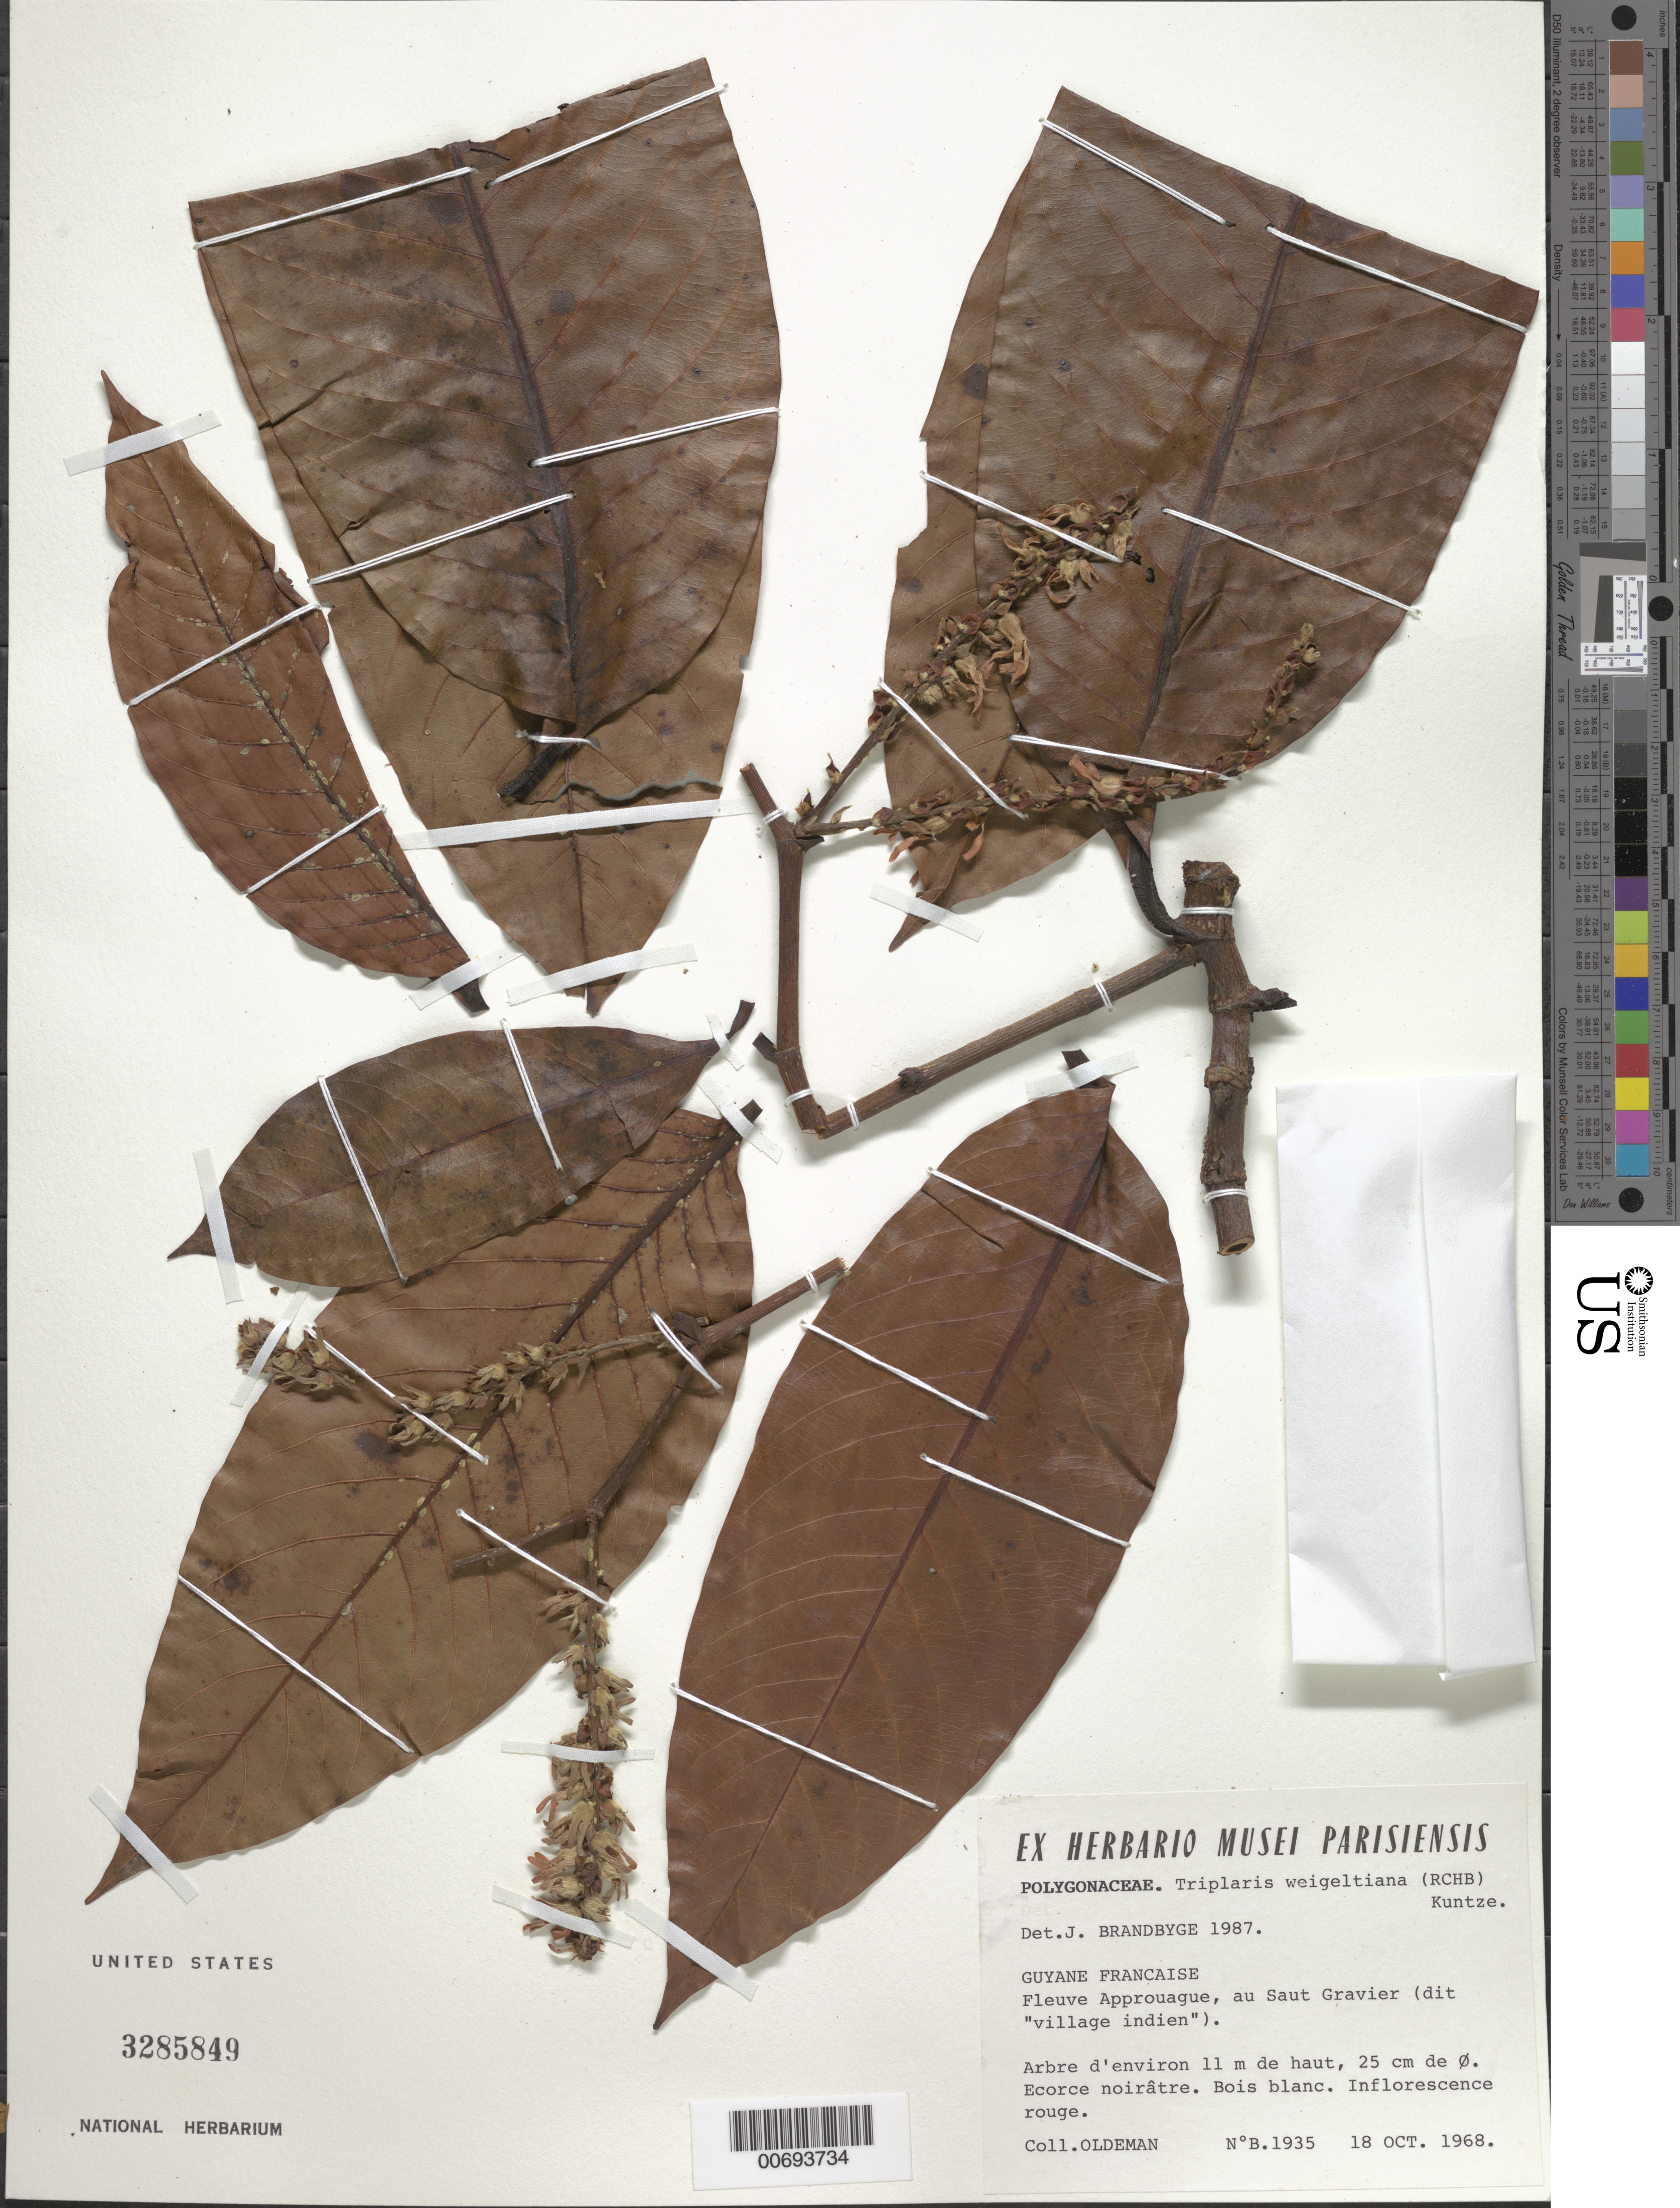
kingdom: Plantae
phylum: Tracheophyta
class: Magnoliopsida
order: Caryophyllales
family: Polygonaceae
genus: Triplaris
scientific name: Triplaris weigeltiana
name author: (Rchb.) Kuntze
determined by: Brandbyge, J.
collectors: R. Oldeman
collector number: B 1935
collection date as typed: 18-Oct-68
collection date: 1968-10-18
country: French Guiana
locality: Approuague R., au Saut Gravier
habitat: Arbre d'ennviron 11 m de haut, 25 cm. De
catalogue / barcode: US 3285849